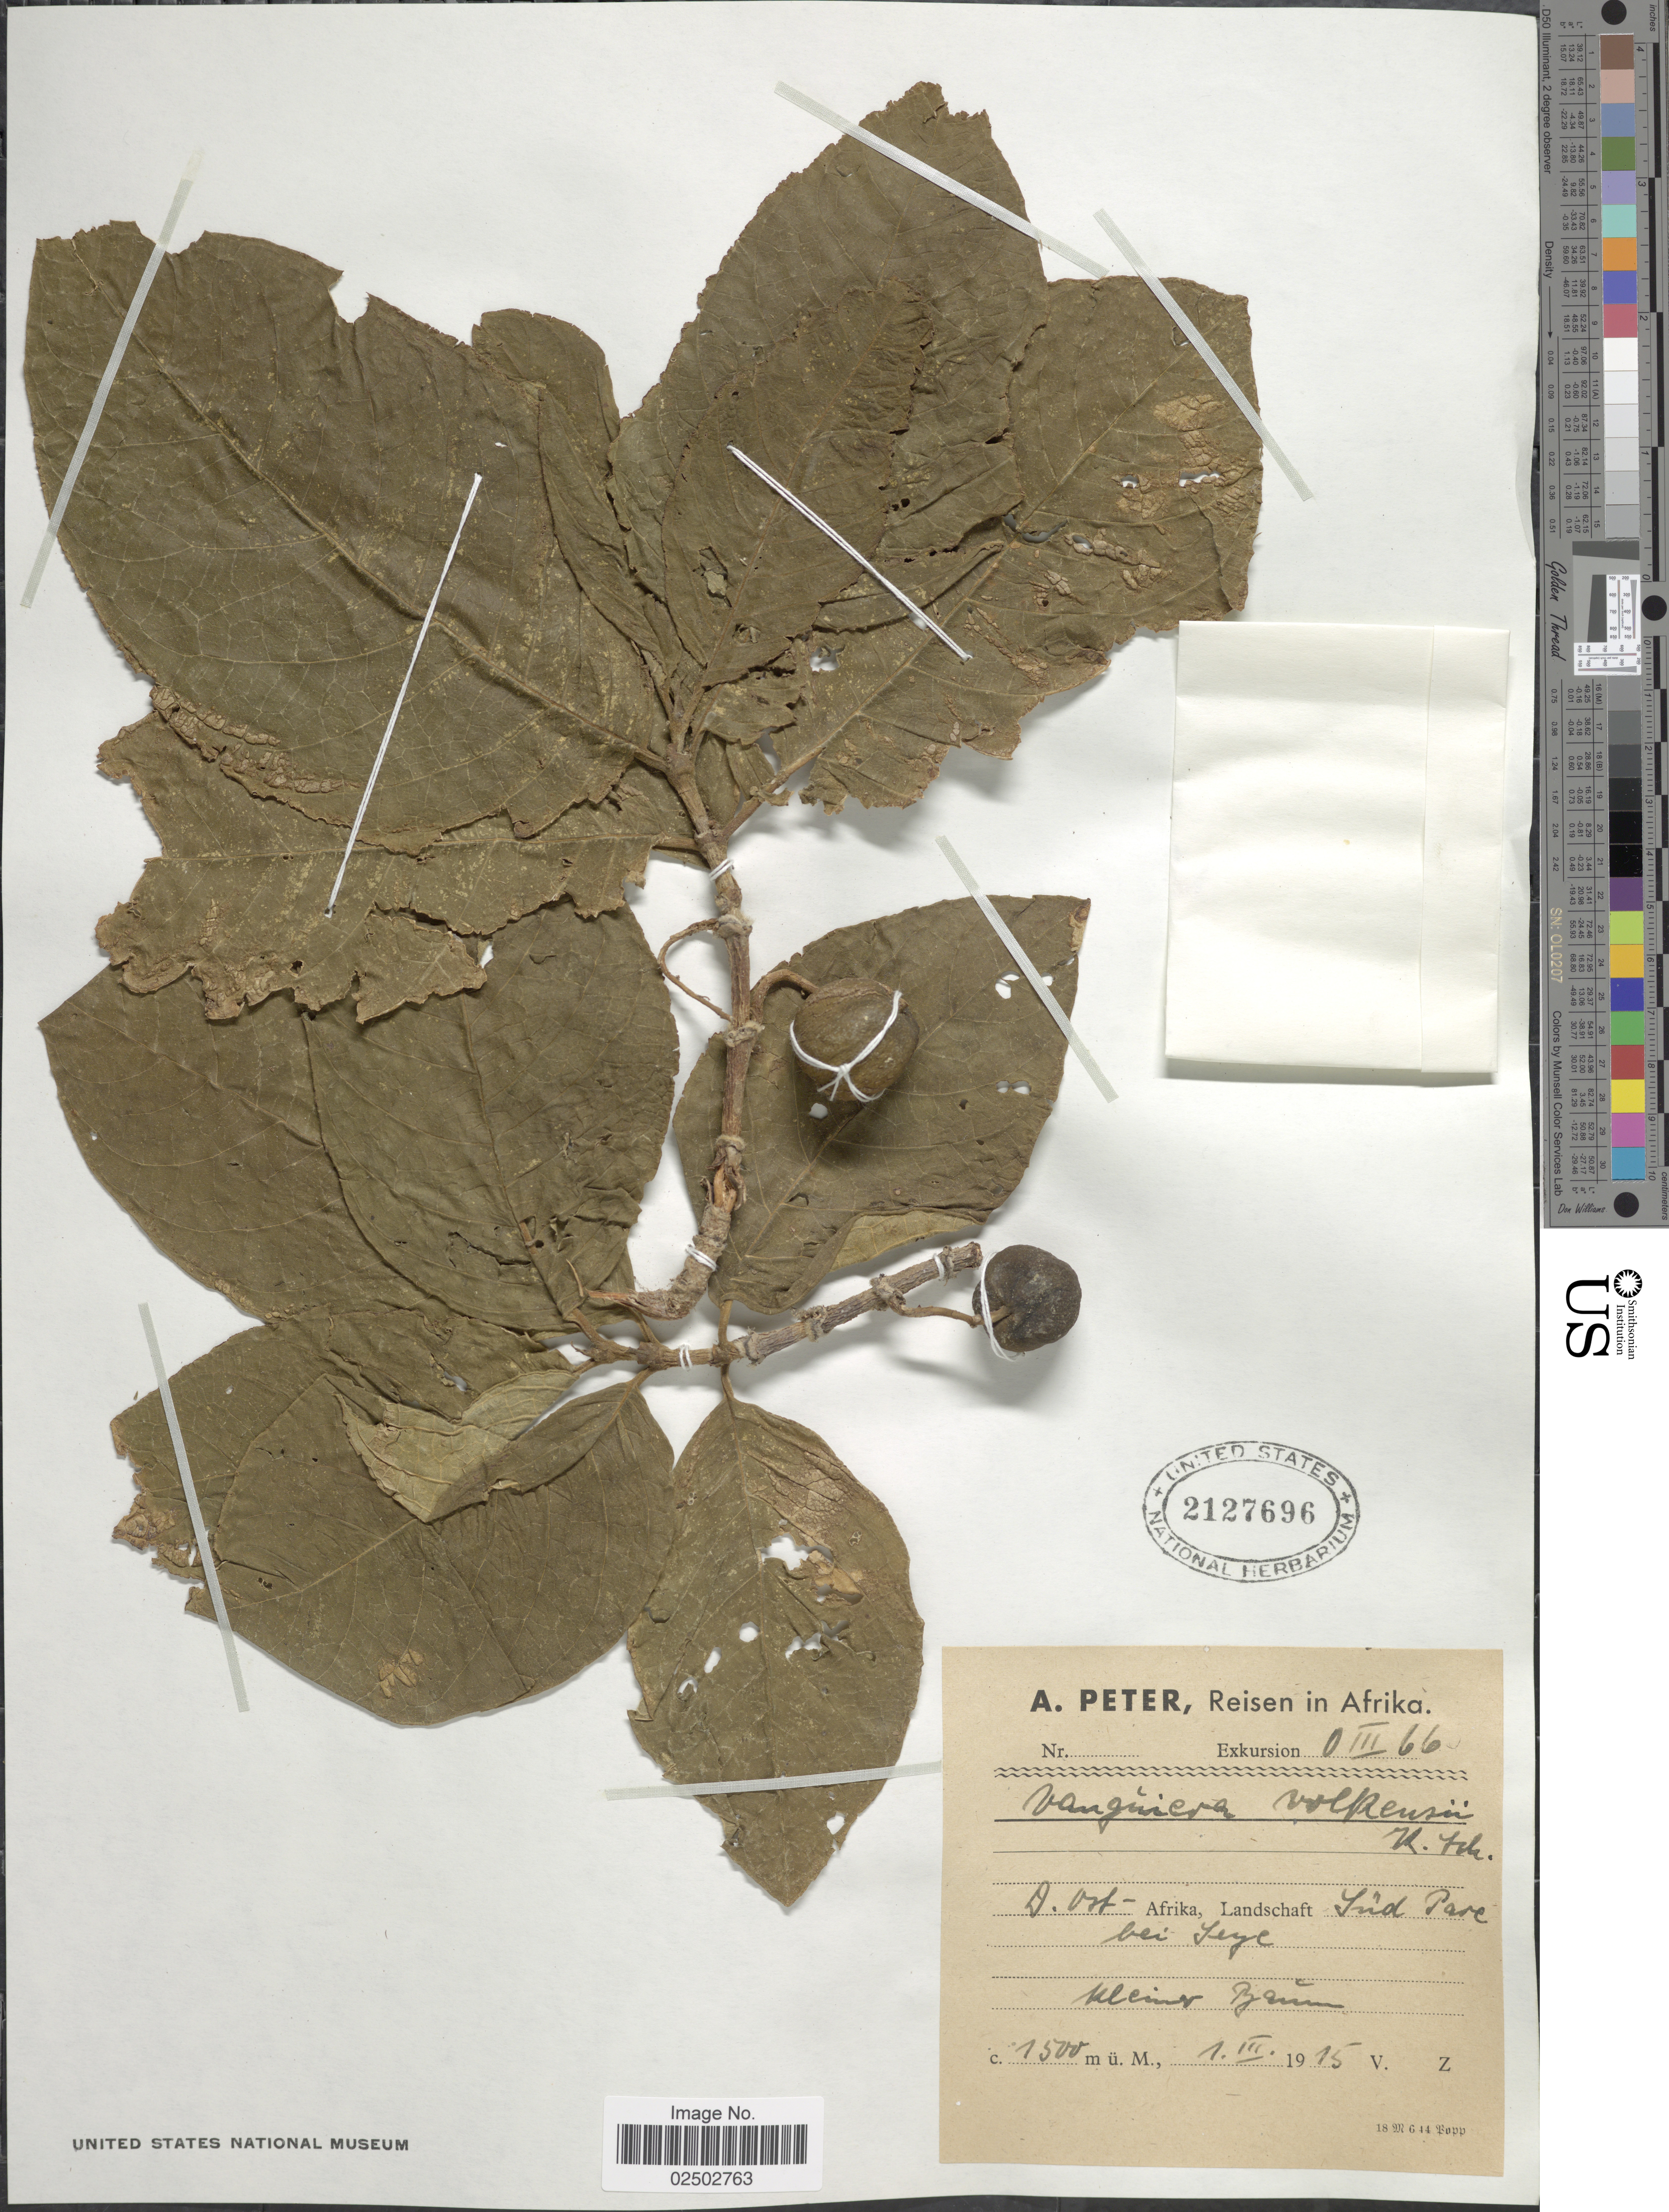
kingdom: Plantae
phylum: Tracheophyta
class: Magnoliopsida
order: Gentianales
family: Rubiaceae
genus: Vangueria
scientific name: Vangueria volkensii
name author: K. Schum.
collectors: A. Peter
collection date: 1915-03-01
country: Tanzania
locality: D. Ost-Afrika, Landschaft Süd Pare bei Seye [interpreted]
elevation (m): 1500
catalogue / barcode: US 2127696